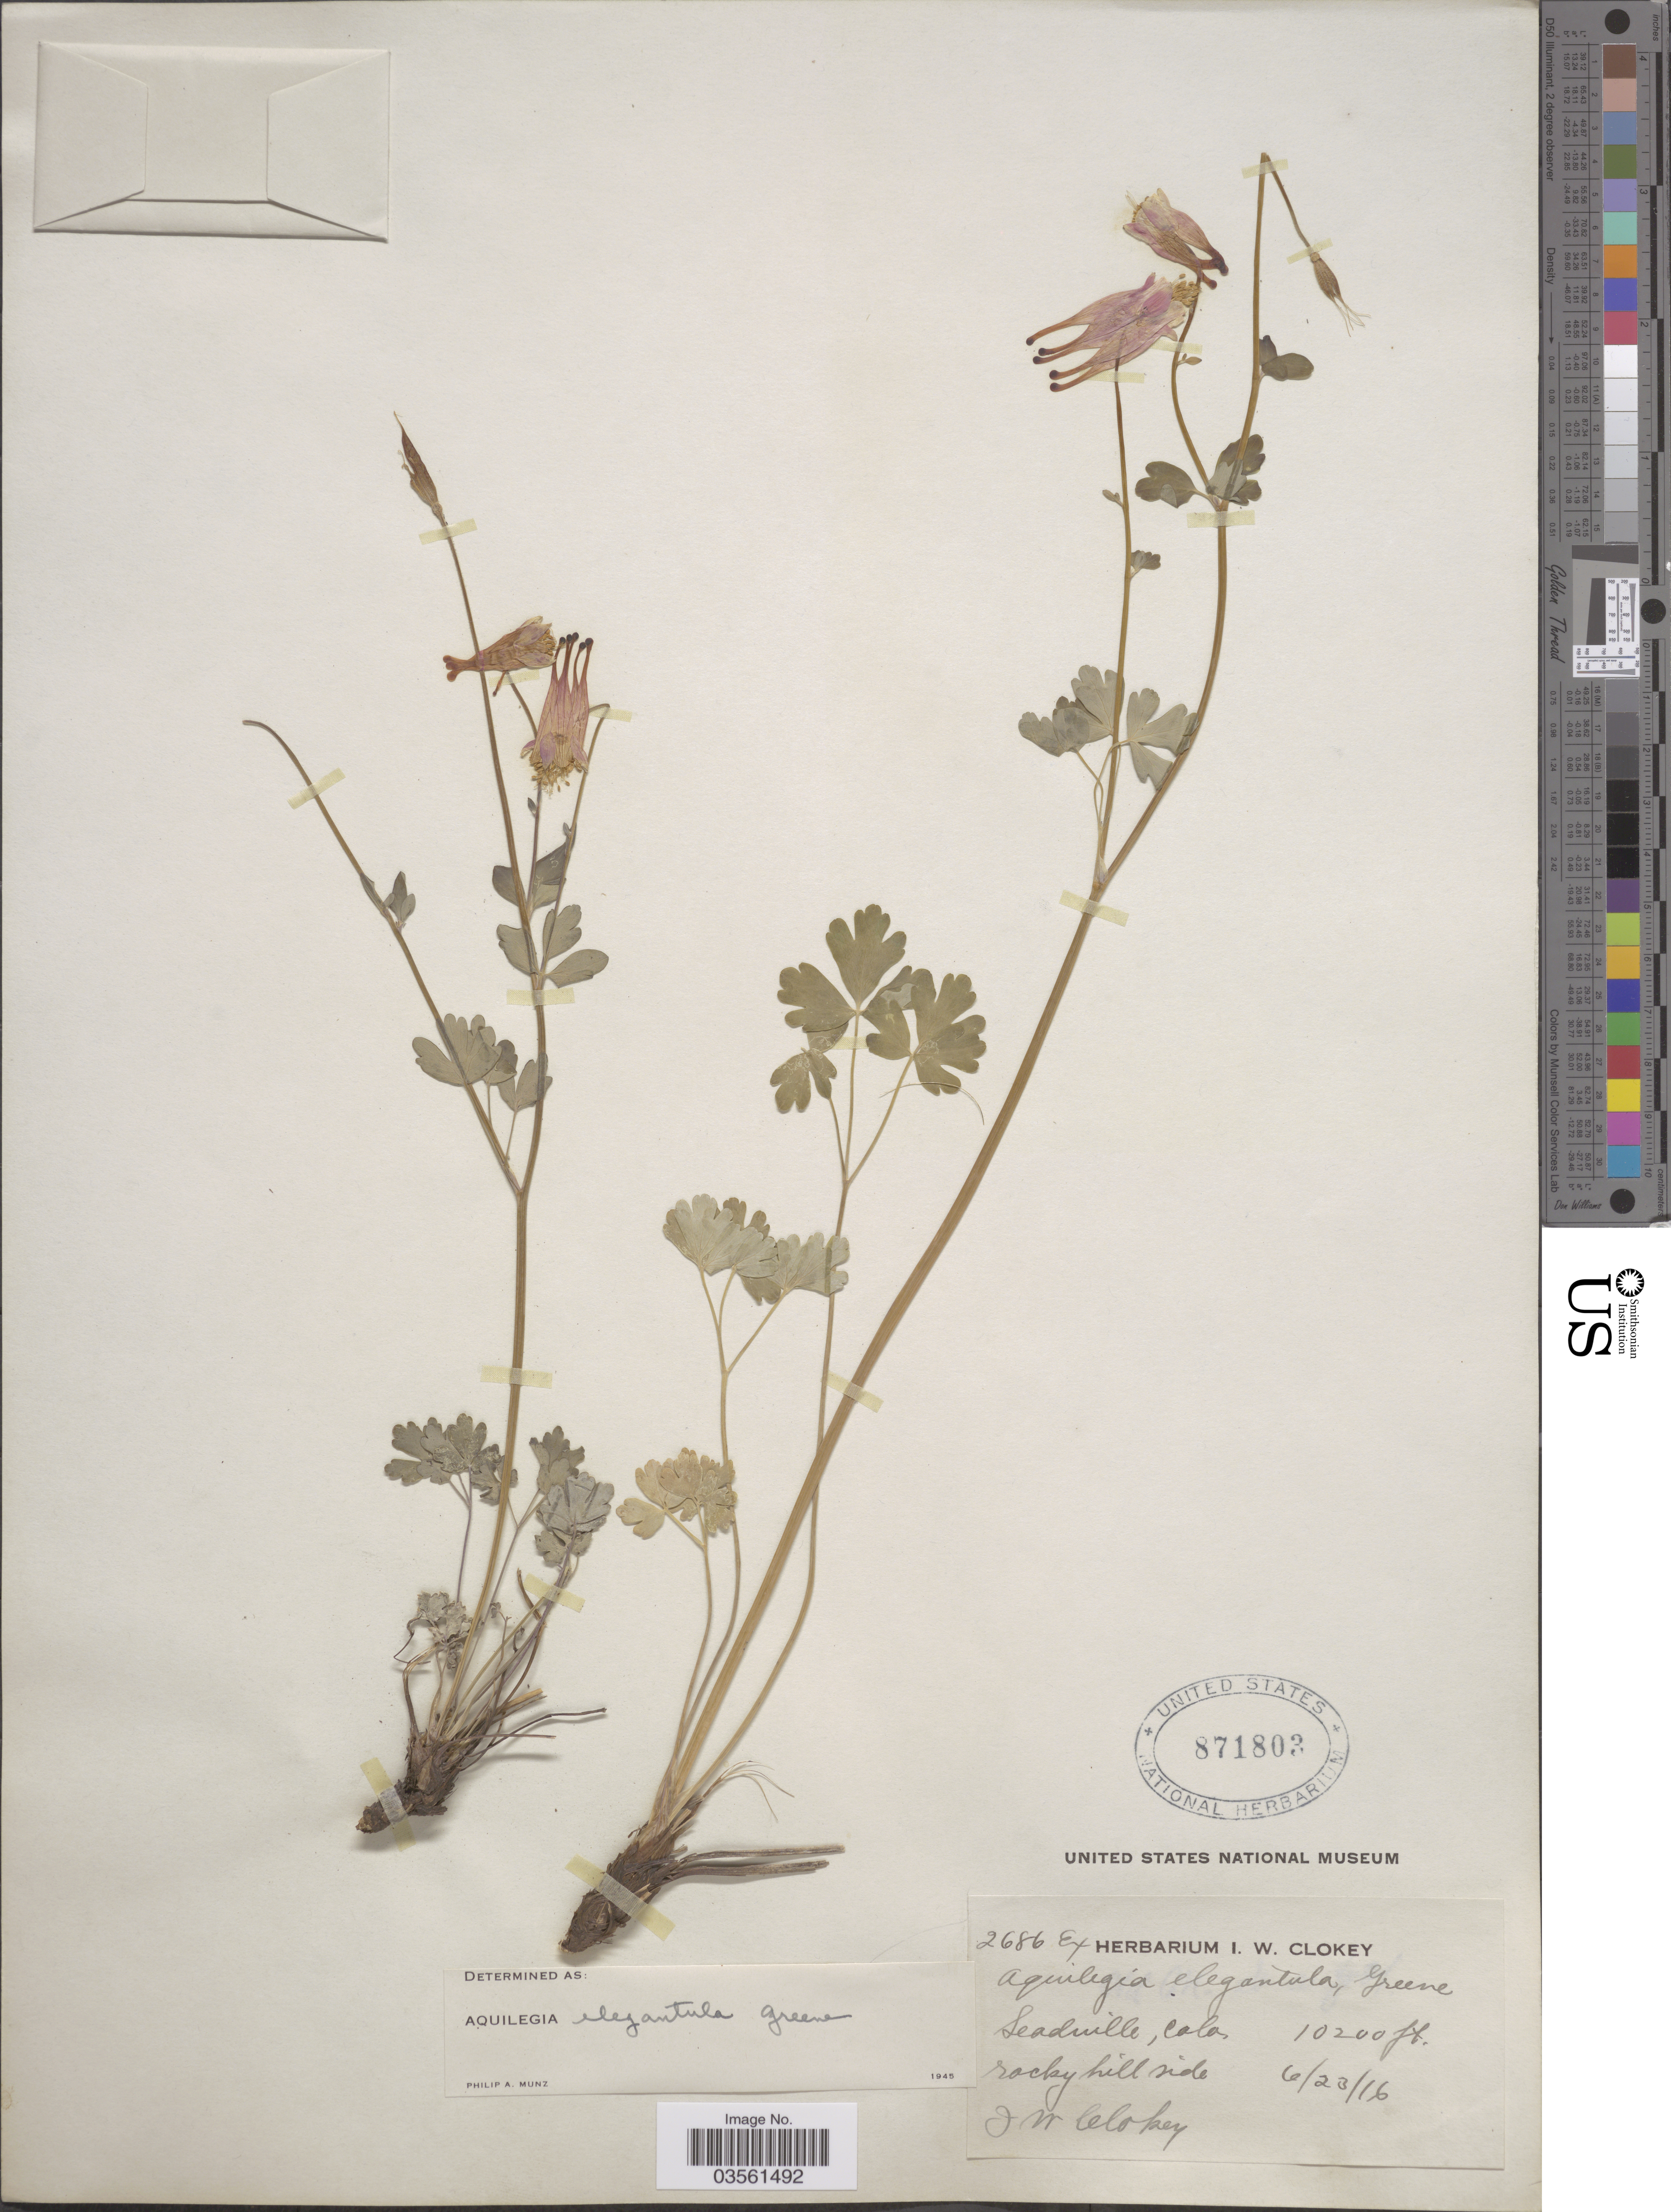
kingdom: Plantae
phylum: Tracheophyta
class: Magnoliopsida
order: Ranunculales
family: Ranunculaceae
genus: Aquilegia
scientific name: Aquilegia elegantula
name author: Greene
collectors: I. W. Clokey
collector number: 2686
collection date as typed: Transcribed d/m/y: 23/6/16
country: United States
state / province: Colorado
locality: Leadville. Rocky hill side.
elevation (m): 3109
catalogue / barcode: US 871803